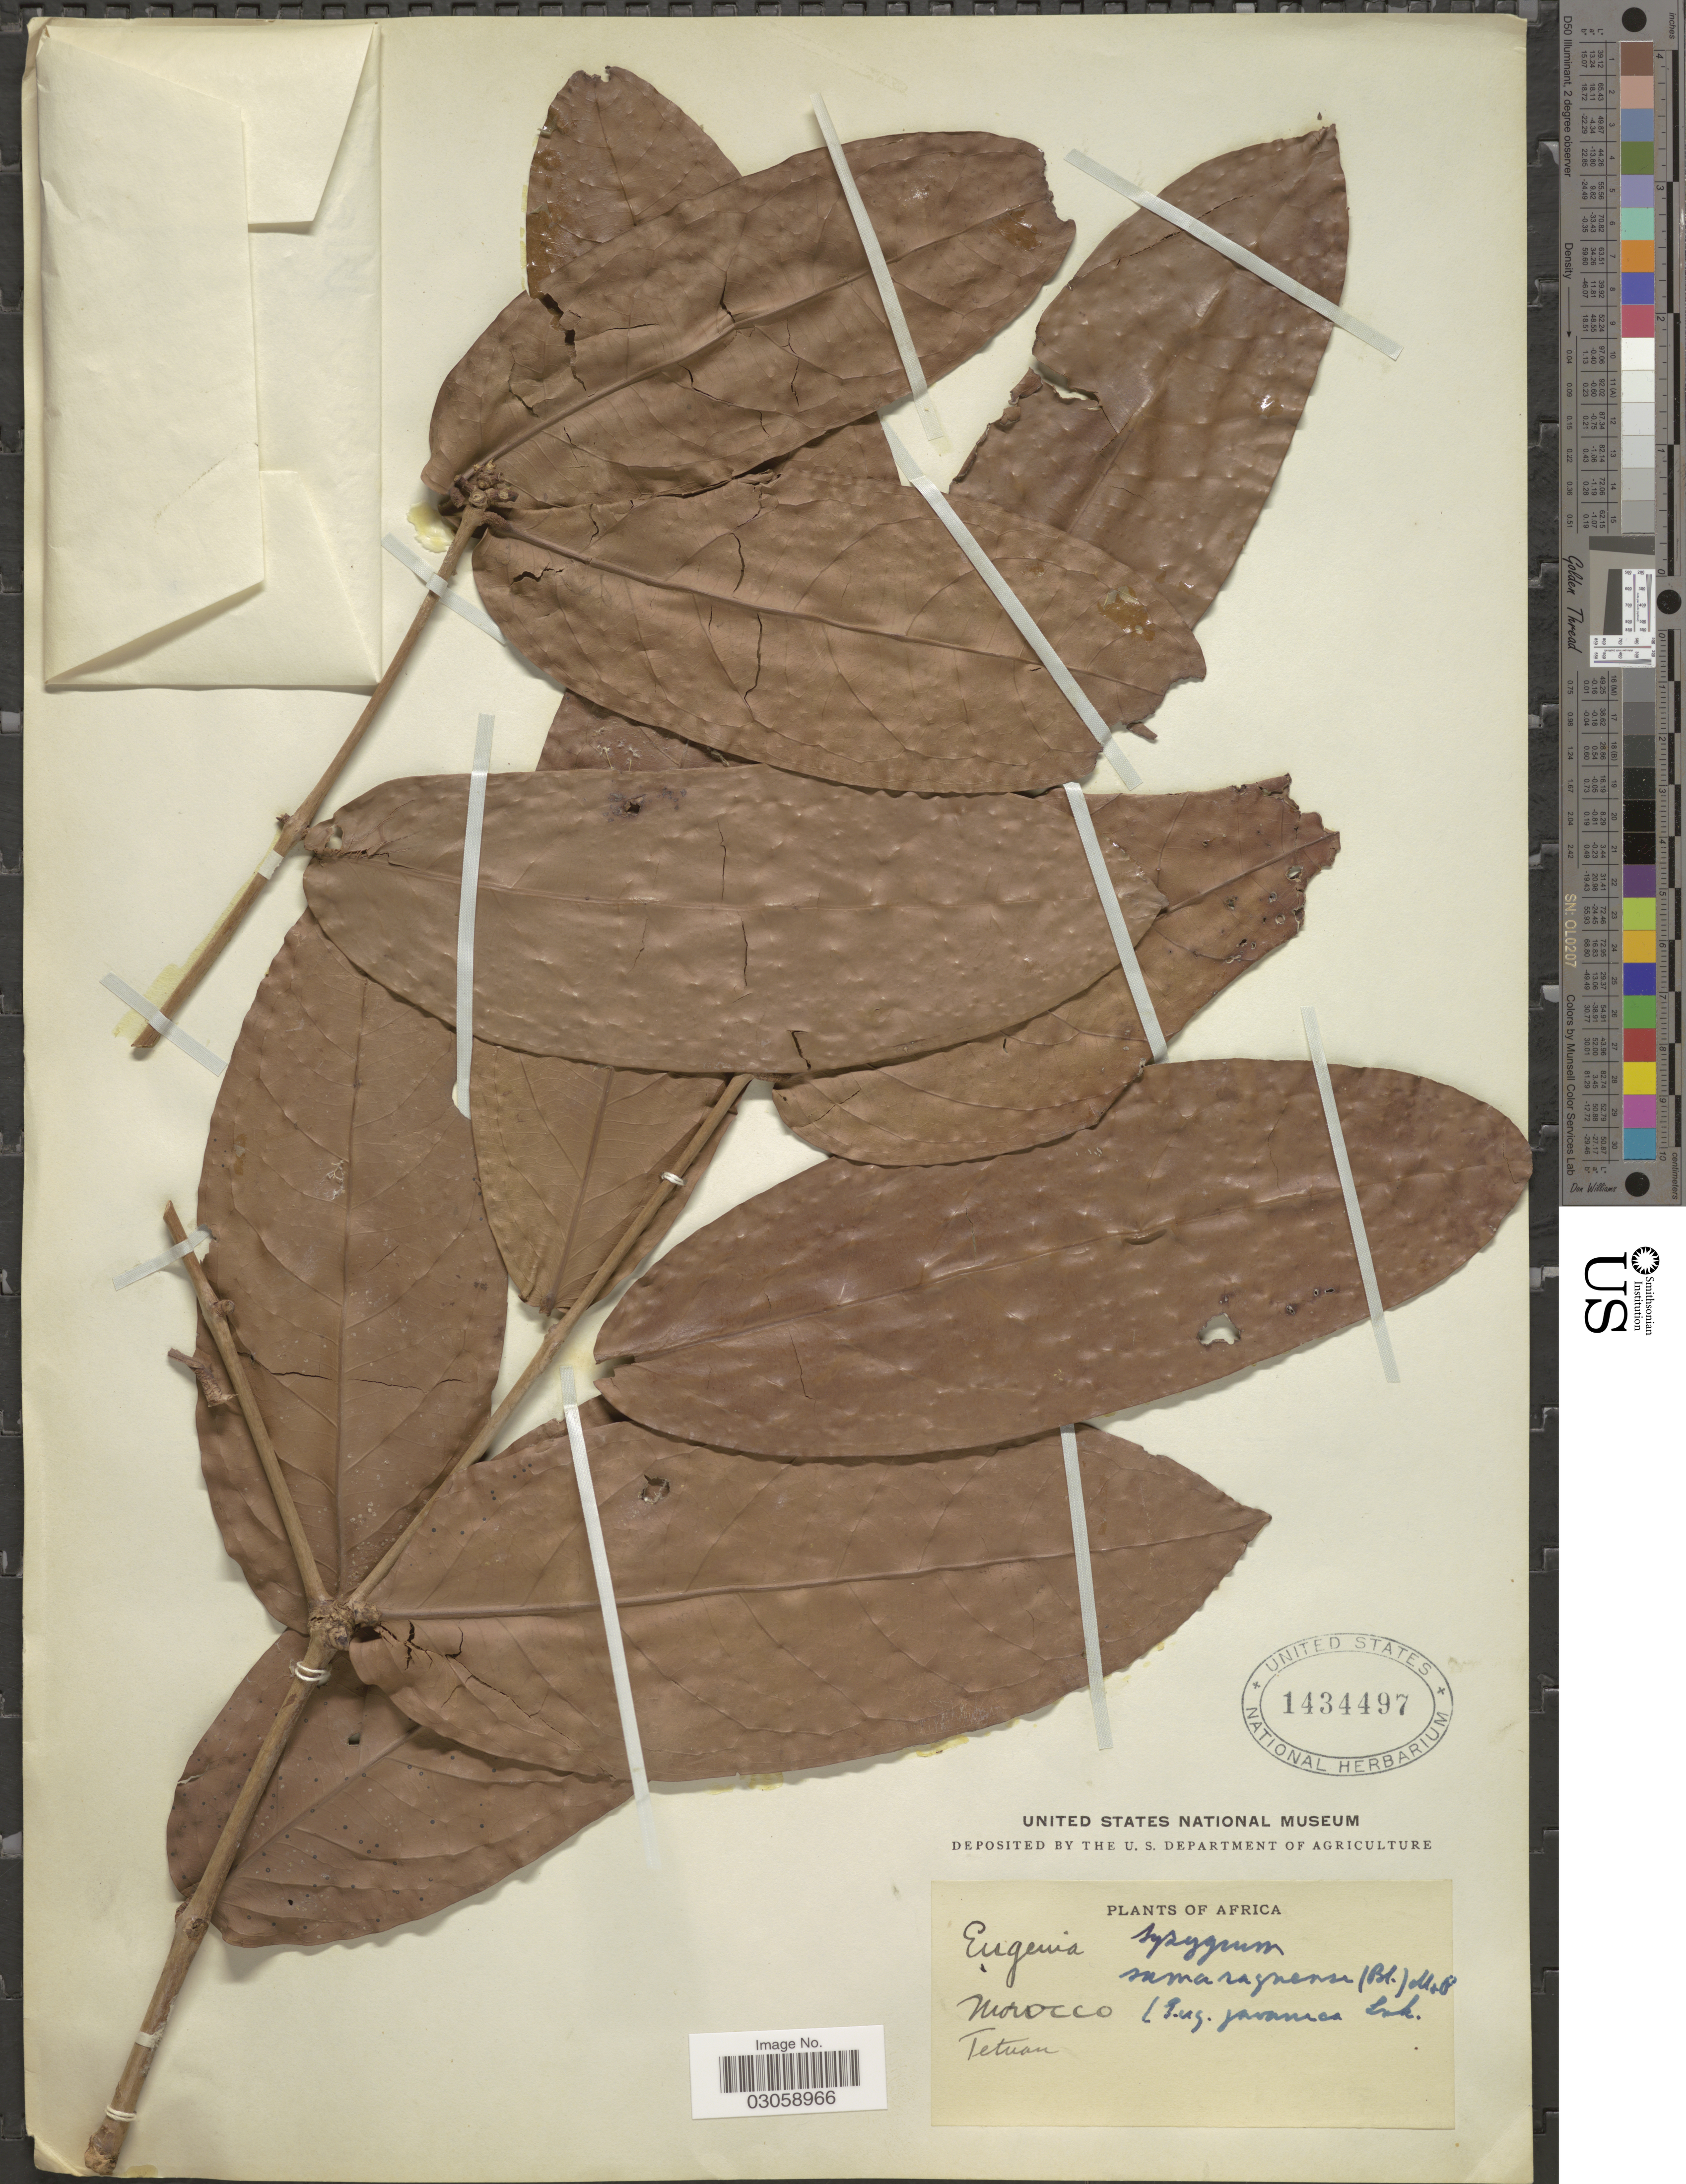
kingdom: Plantae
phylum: Tracheophyta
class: Magnoliopsida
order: Myrtales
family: Myrtaceae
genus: Syzygium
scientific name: Syzygium samarangense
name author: (Blume) Merr. & L.M. Perry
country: Morocco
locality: Tetuan.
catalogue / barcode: US 1434497